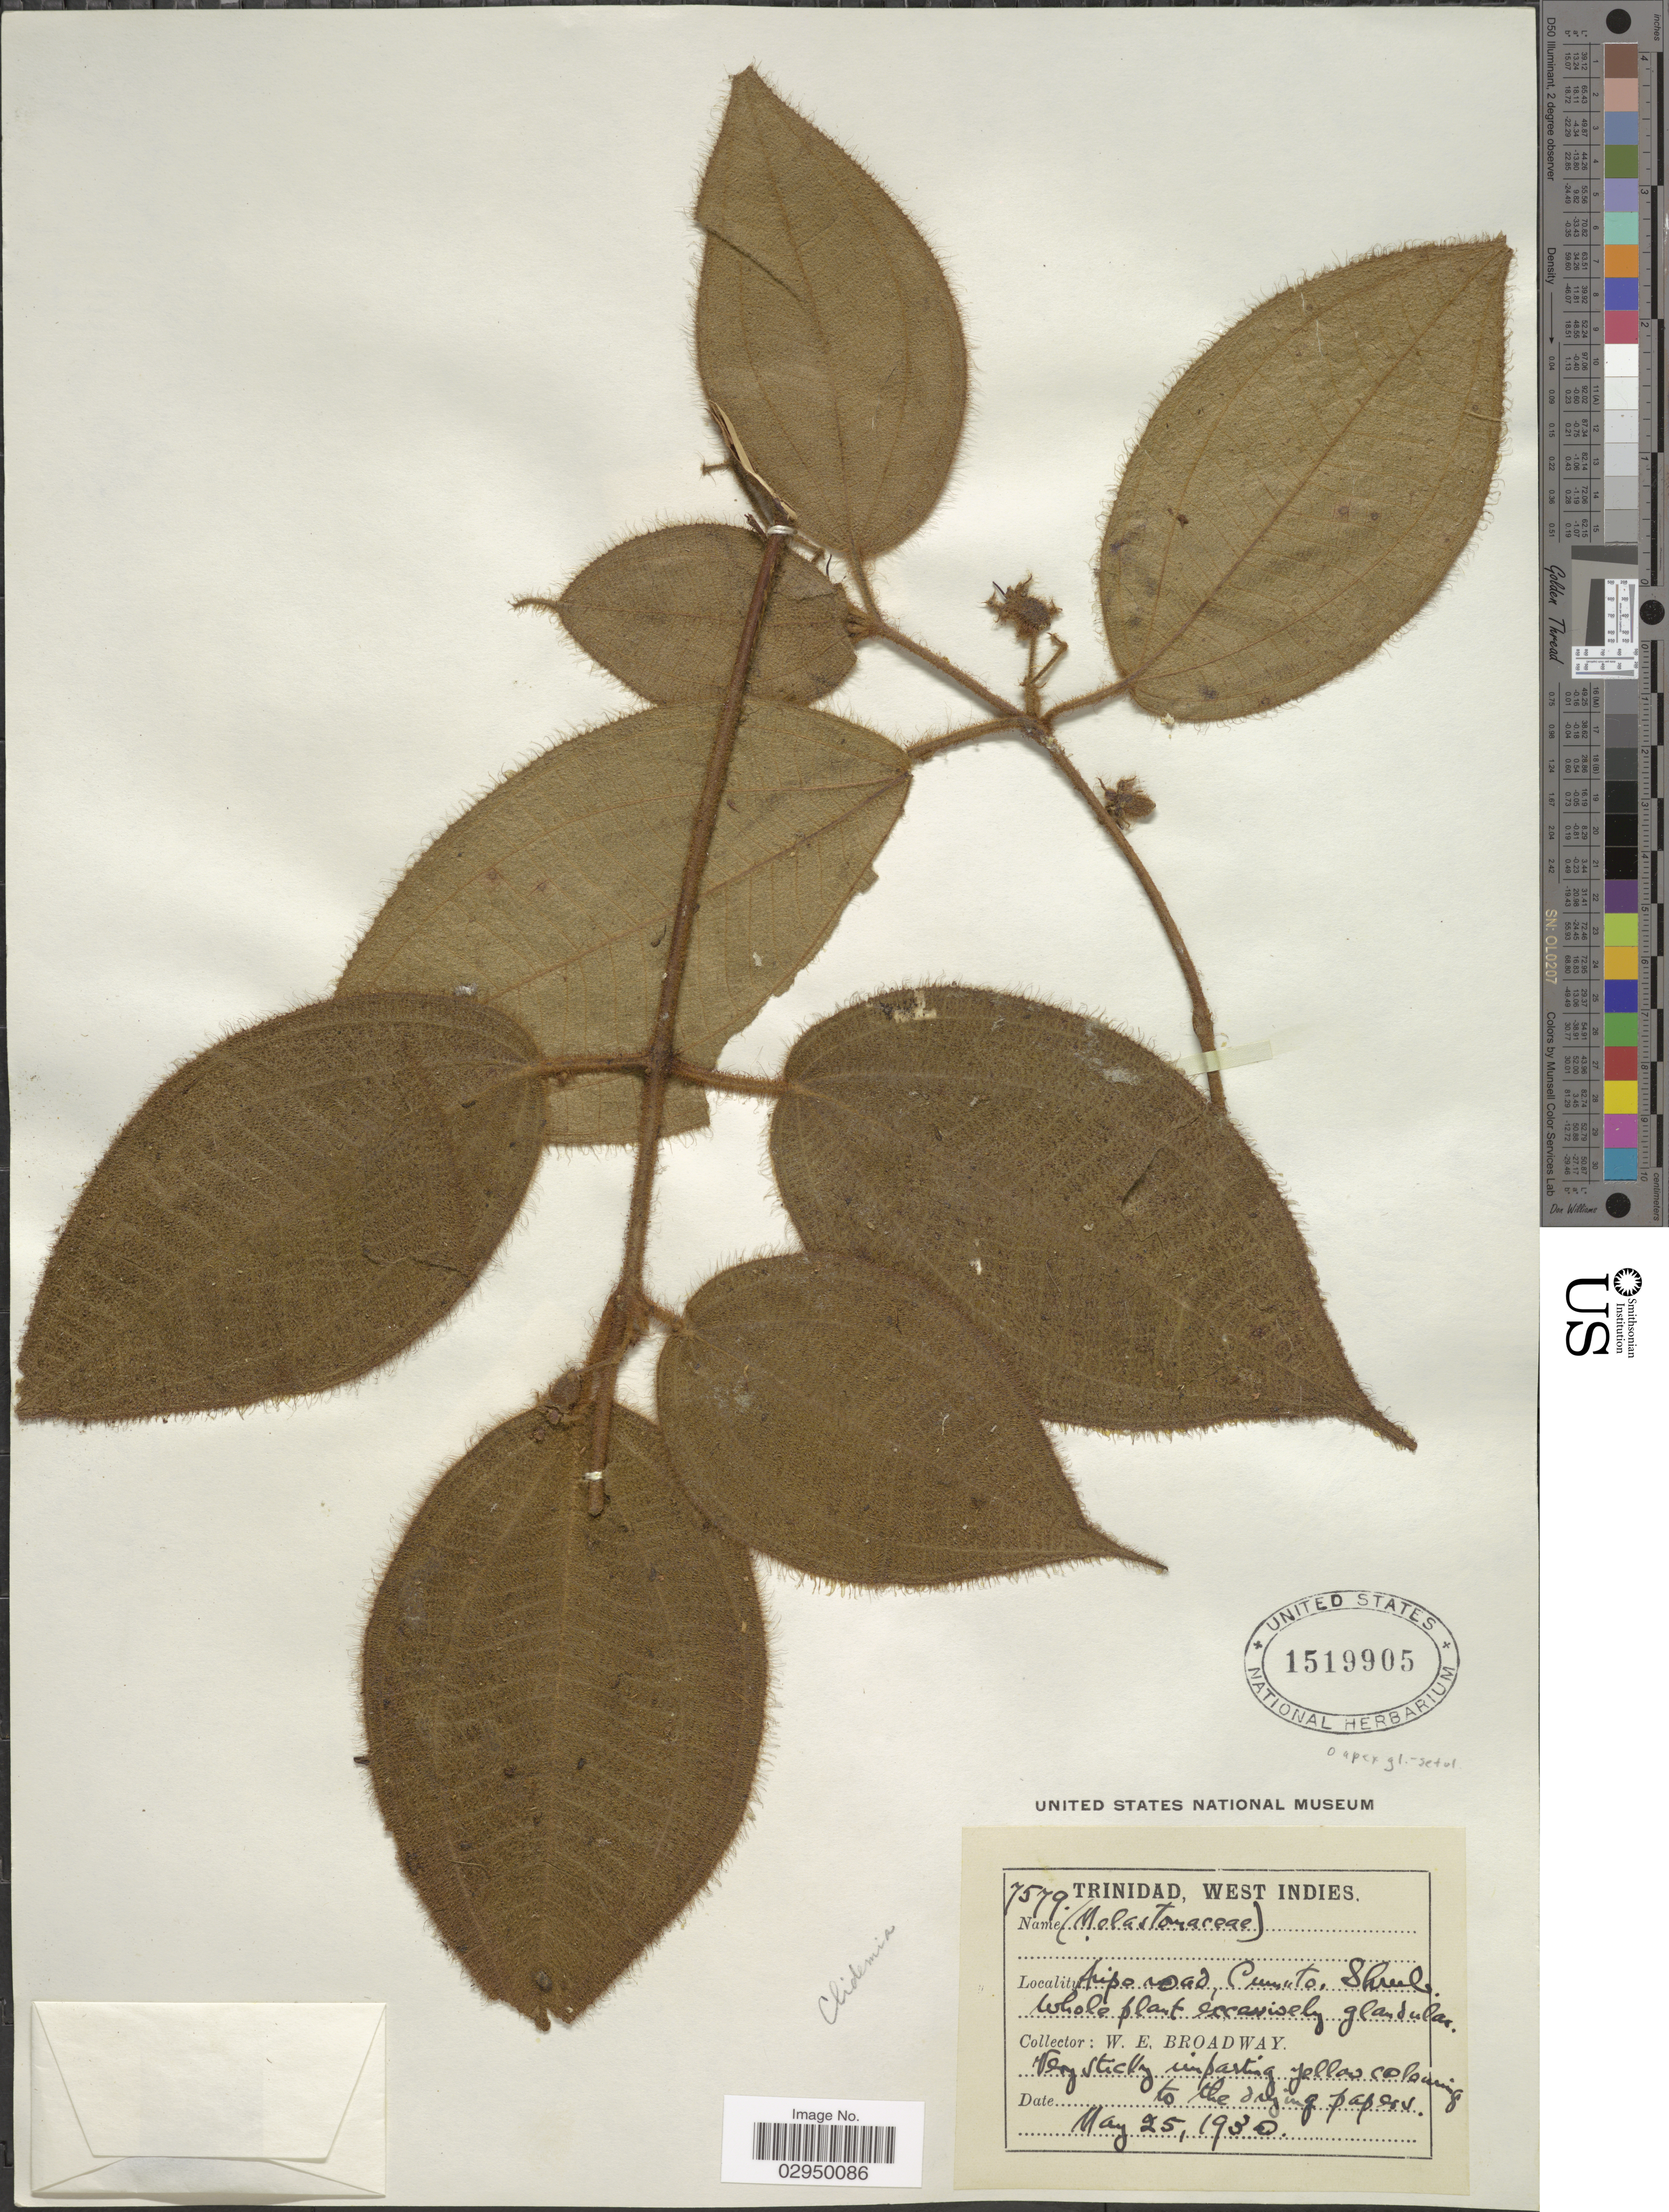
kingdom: Plantae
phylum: Tracheophyta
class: Magnoliopsida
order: Myrtales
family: Melastomataceae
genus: Clidemia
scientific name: Clidemia urceolata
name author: DC.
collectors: W. E. Broadway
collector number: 7579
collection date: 1930-05-25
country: Trinidad and Tobago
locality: Trinidad, West Indies. Aripo road, Cumuto.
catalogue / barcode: US 1519905